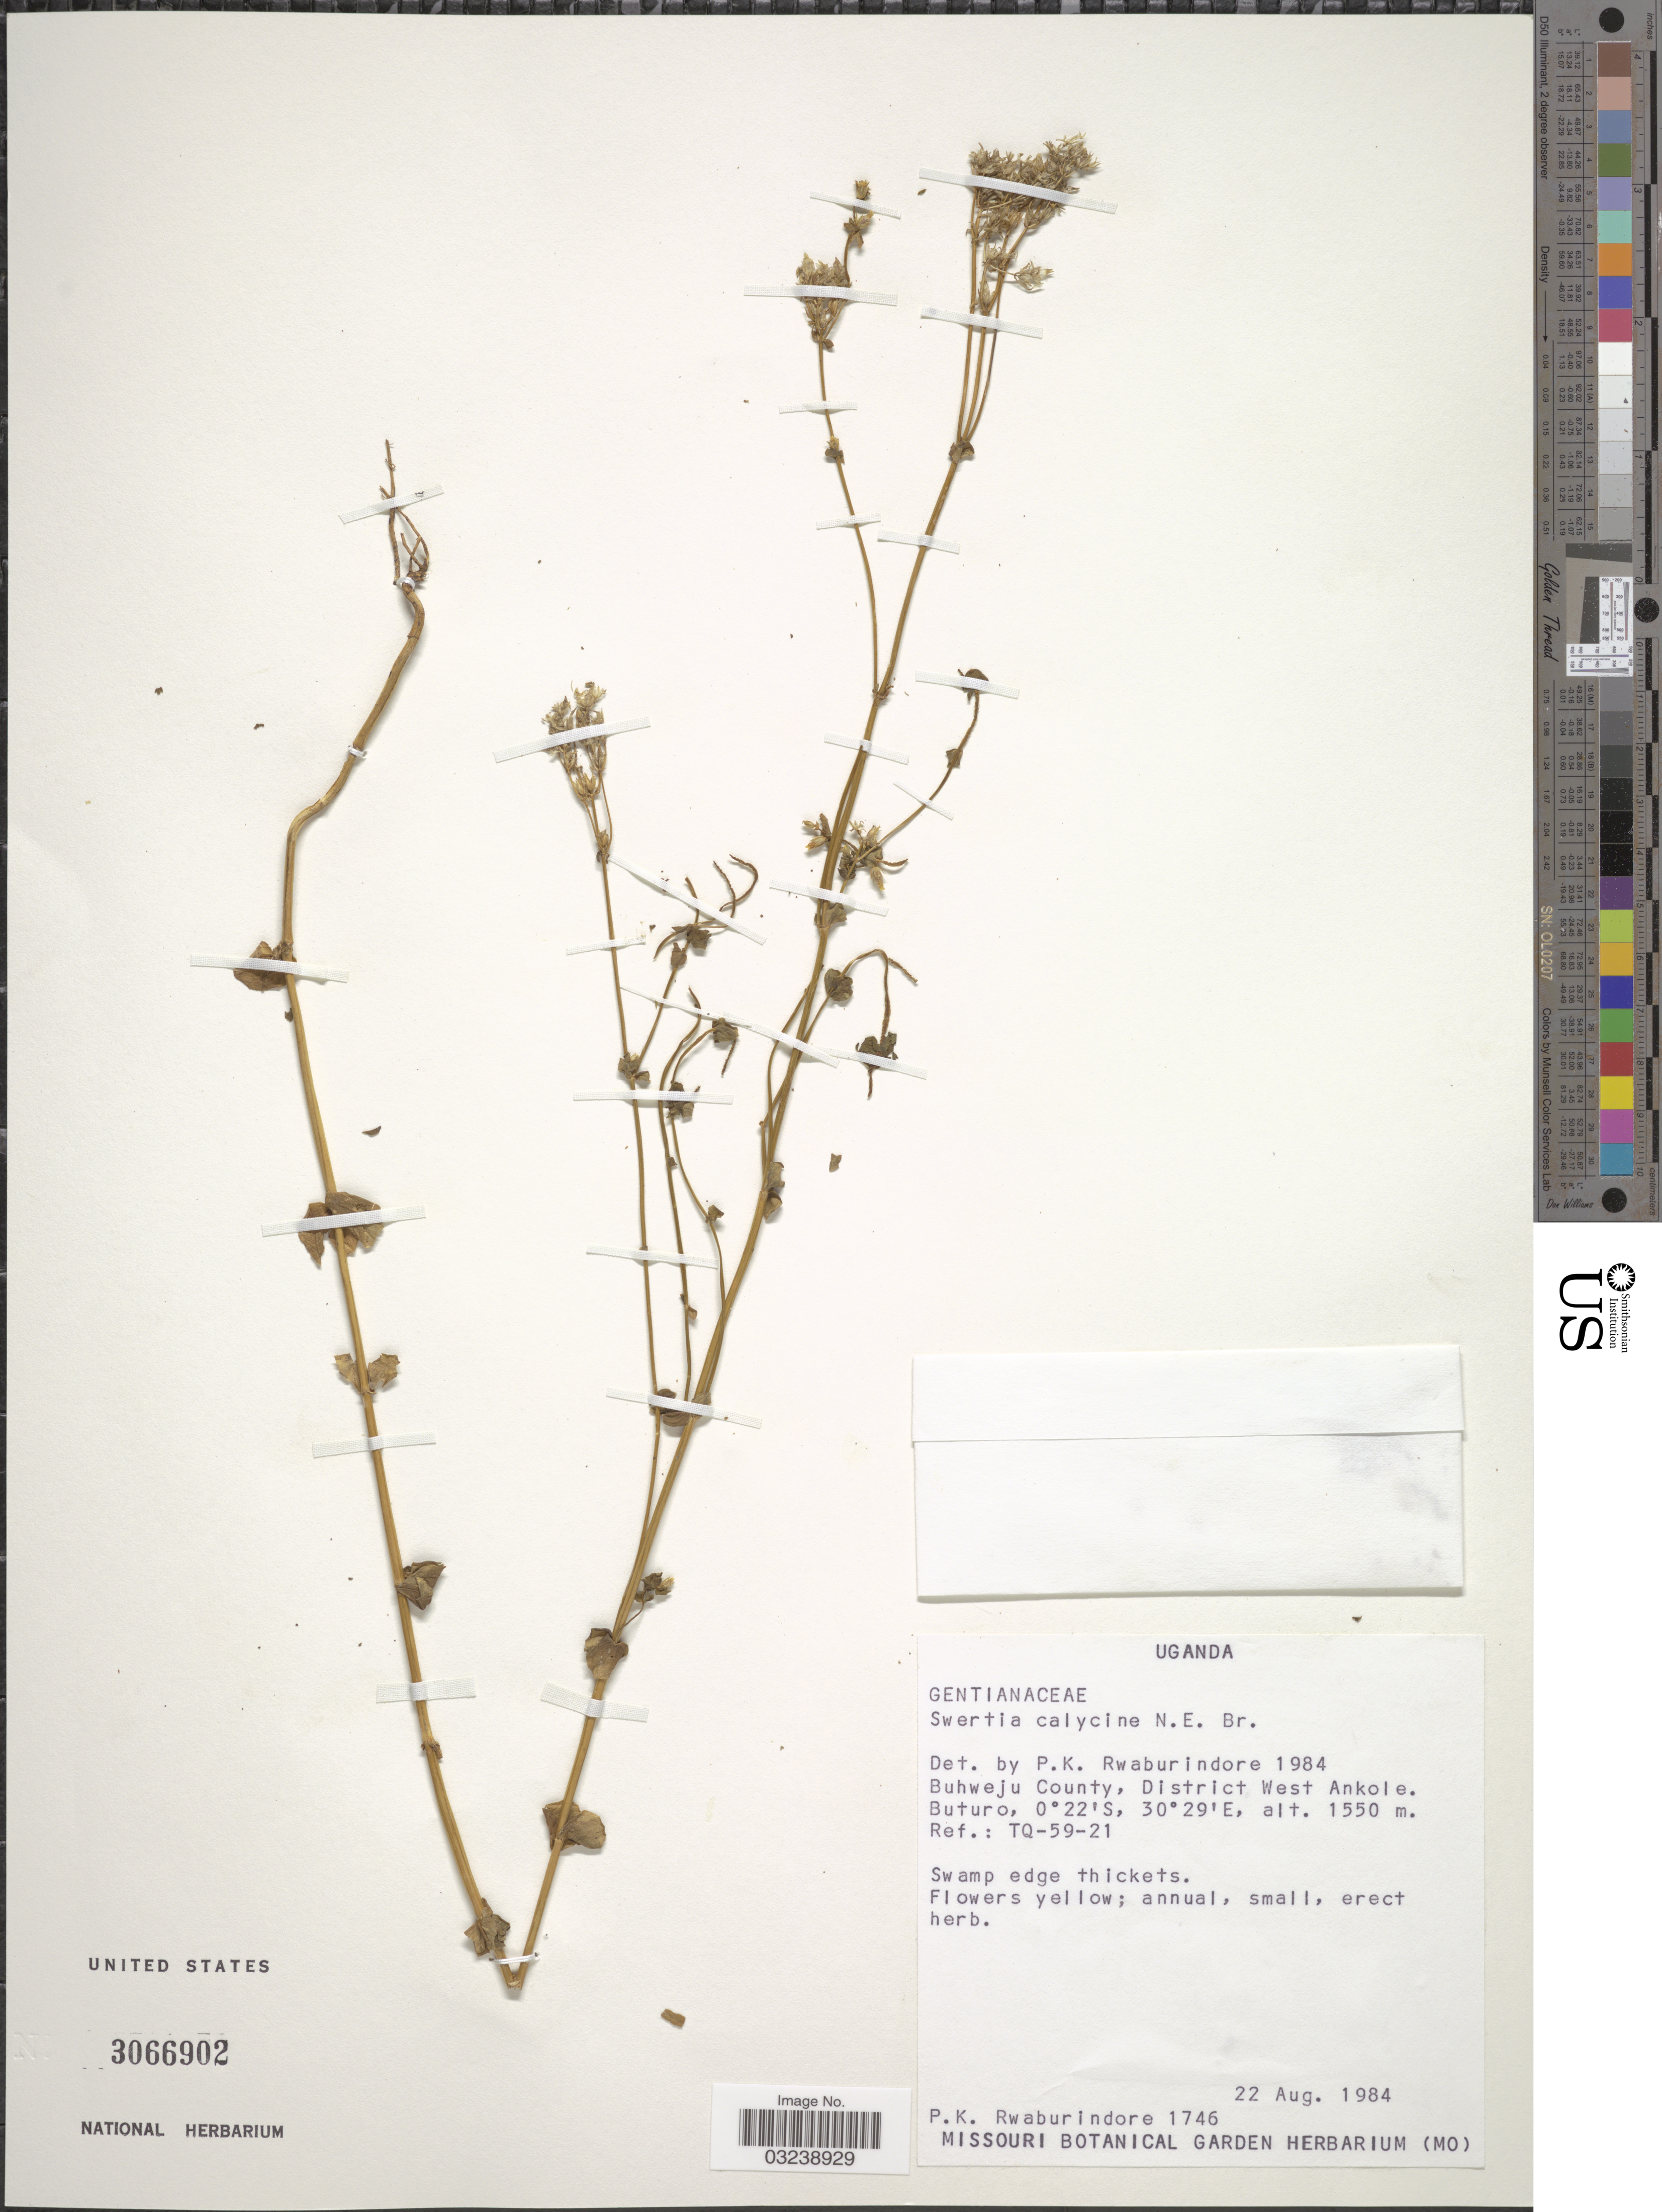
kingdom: Plantae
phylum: Tracheophyta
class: Magnoliopsida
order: Gentianales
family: Gentianaceae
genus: Swertia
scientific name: Swertia calycina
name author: Franch.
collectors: P. Rwaburindore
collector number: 1746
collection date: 1984-08-02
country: Uganda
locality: Buhweju County, District West Ankole. Buturo. Ref.: TQ-59-21.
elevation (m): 1550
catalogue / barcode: US 3066902